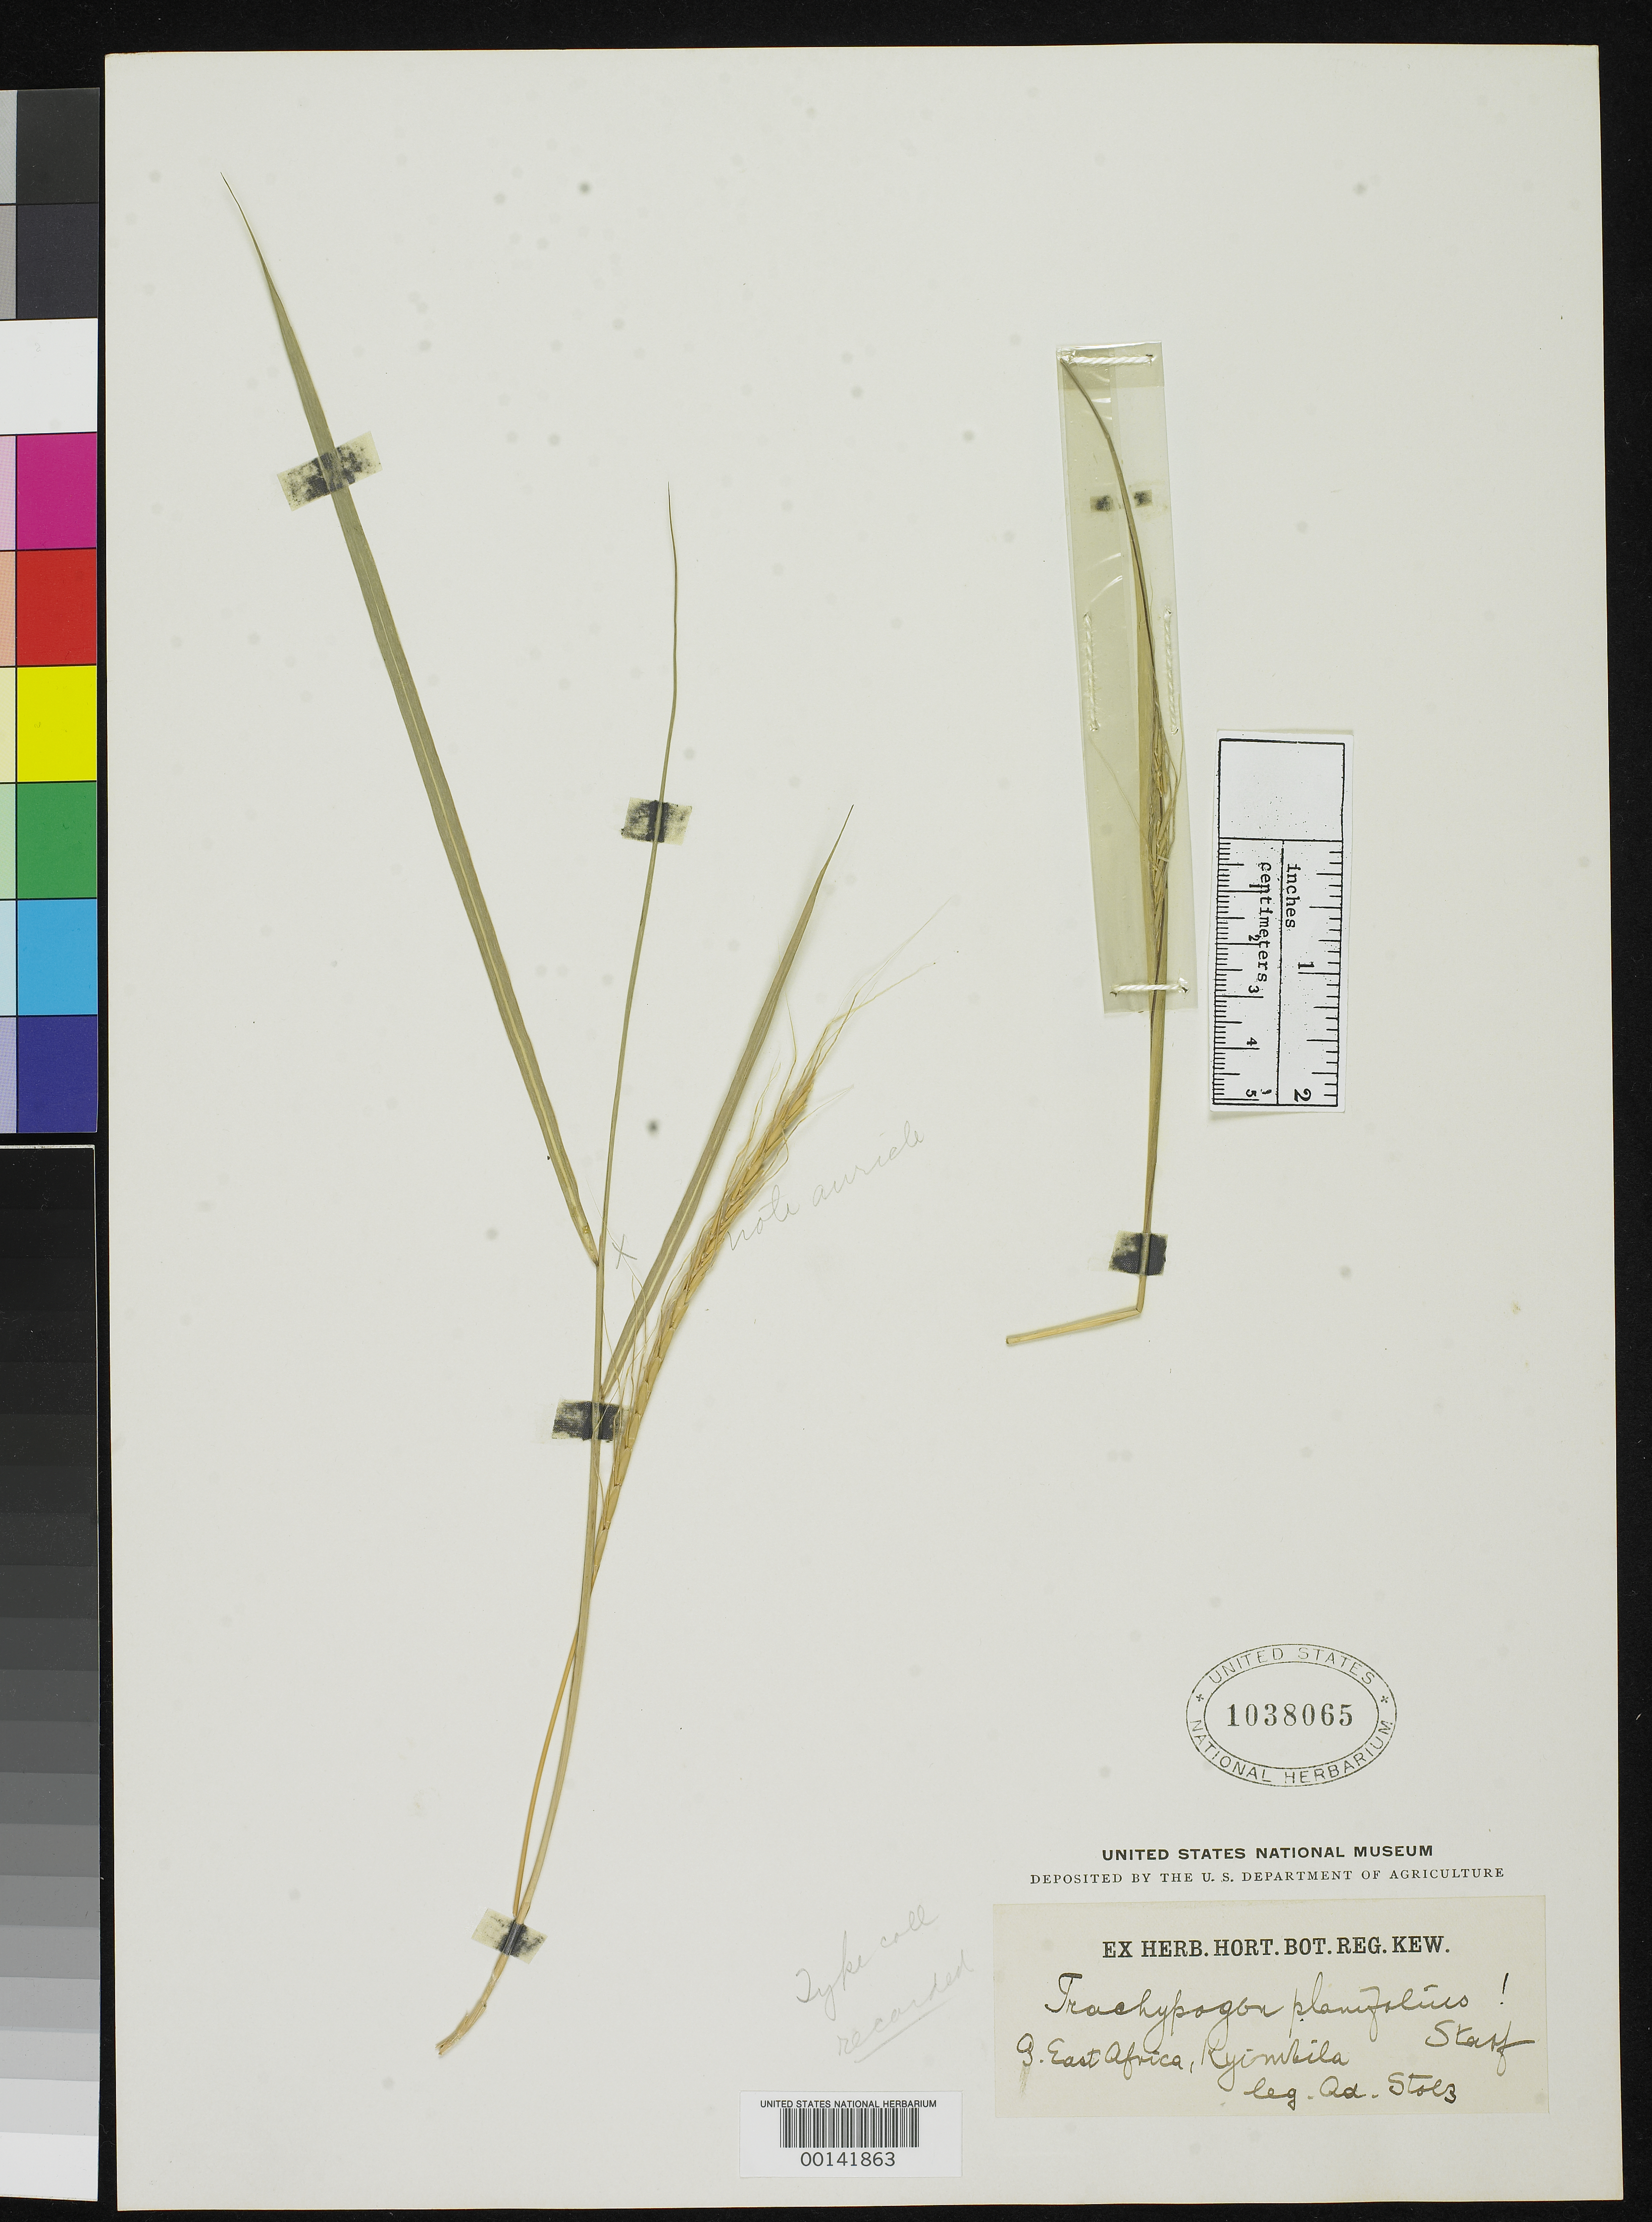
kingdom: Plantae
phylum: Tracheophyta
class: Liliopsida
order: Poales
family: Poaceae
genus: Trachypogon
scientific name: Trachypogon planifolius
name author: Stapf in Oliv.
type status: Isotype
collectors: A. Stolz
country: Tanzania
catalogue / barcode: US 1038065